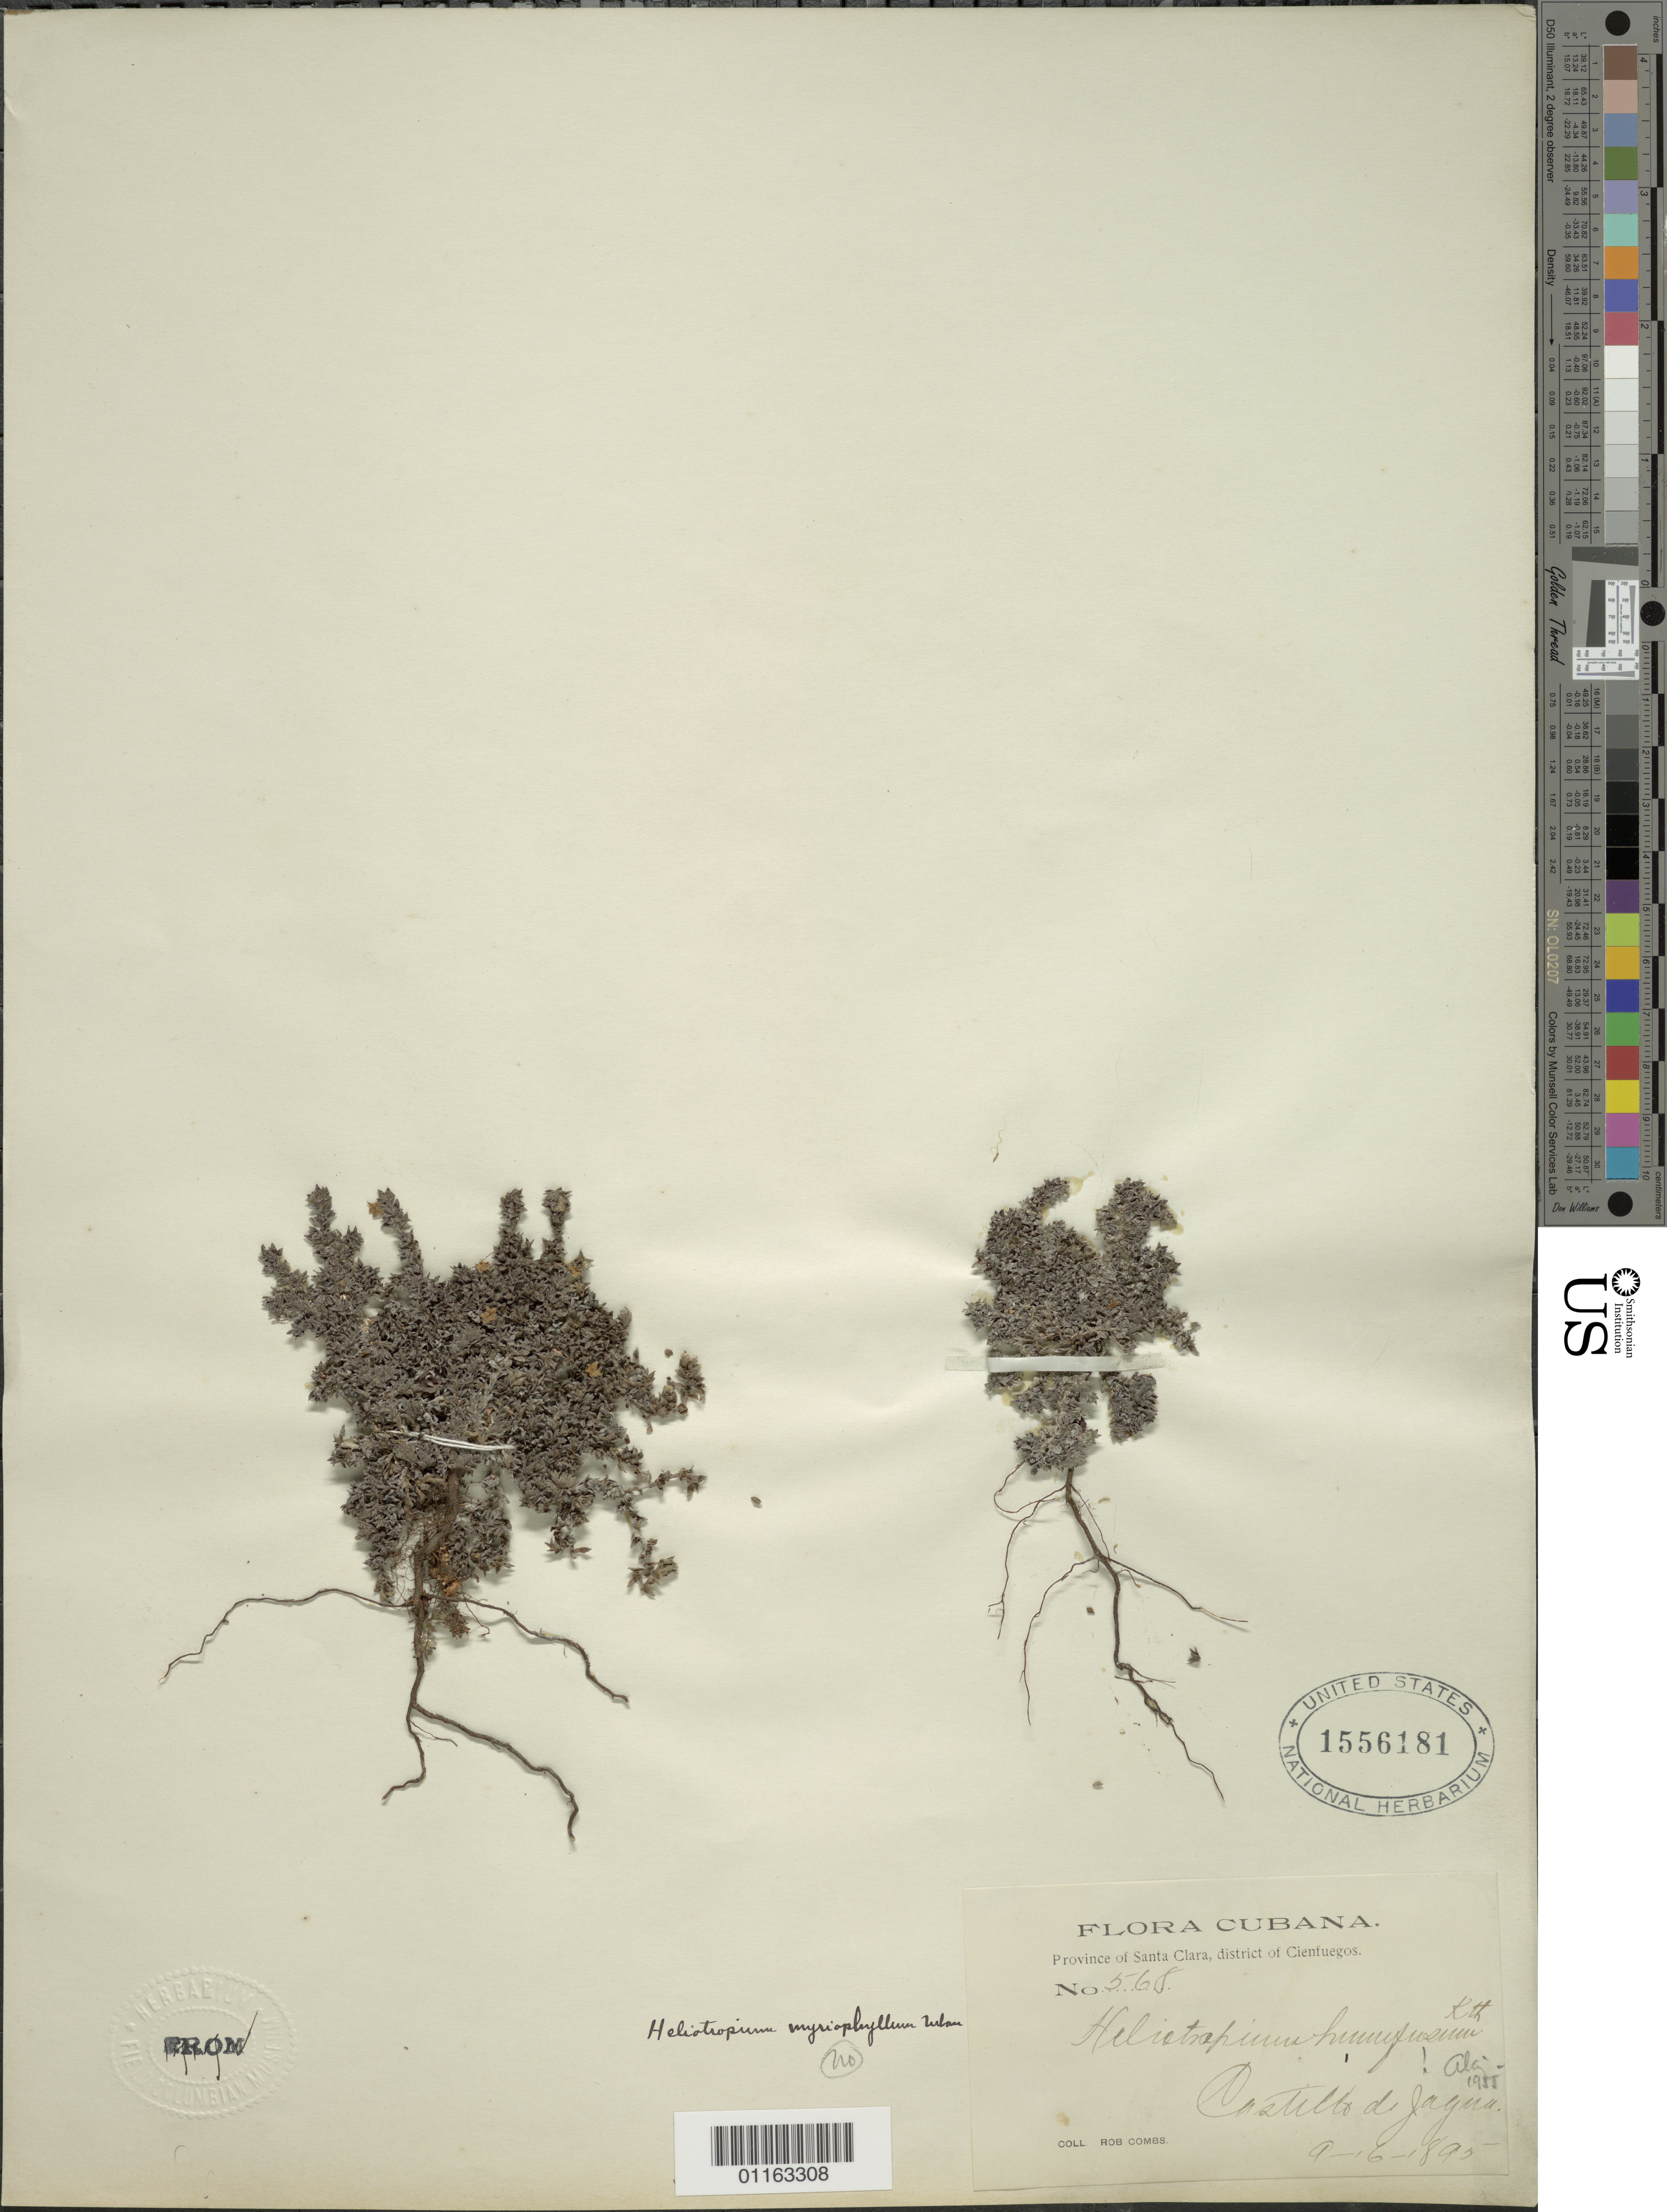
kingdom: Plantae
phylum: Tracheophyta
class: Magnoliopsida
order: Boraginales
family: Heliotropiaceae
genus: Heliotropium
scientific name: Heliotropium microphyllum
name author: Sw. ex Wikstr.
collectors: R. Combs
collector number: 568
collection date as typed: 16 Aug 1895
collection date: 1895-08-16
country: Cuba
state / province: Villa Clara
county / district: Santa Clara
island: Cuba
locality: Cienfuegos, Castillo de Jagua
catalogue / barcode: US 1556181